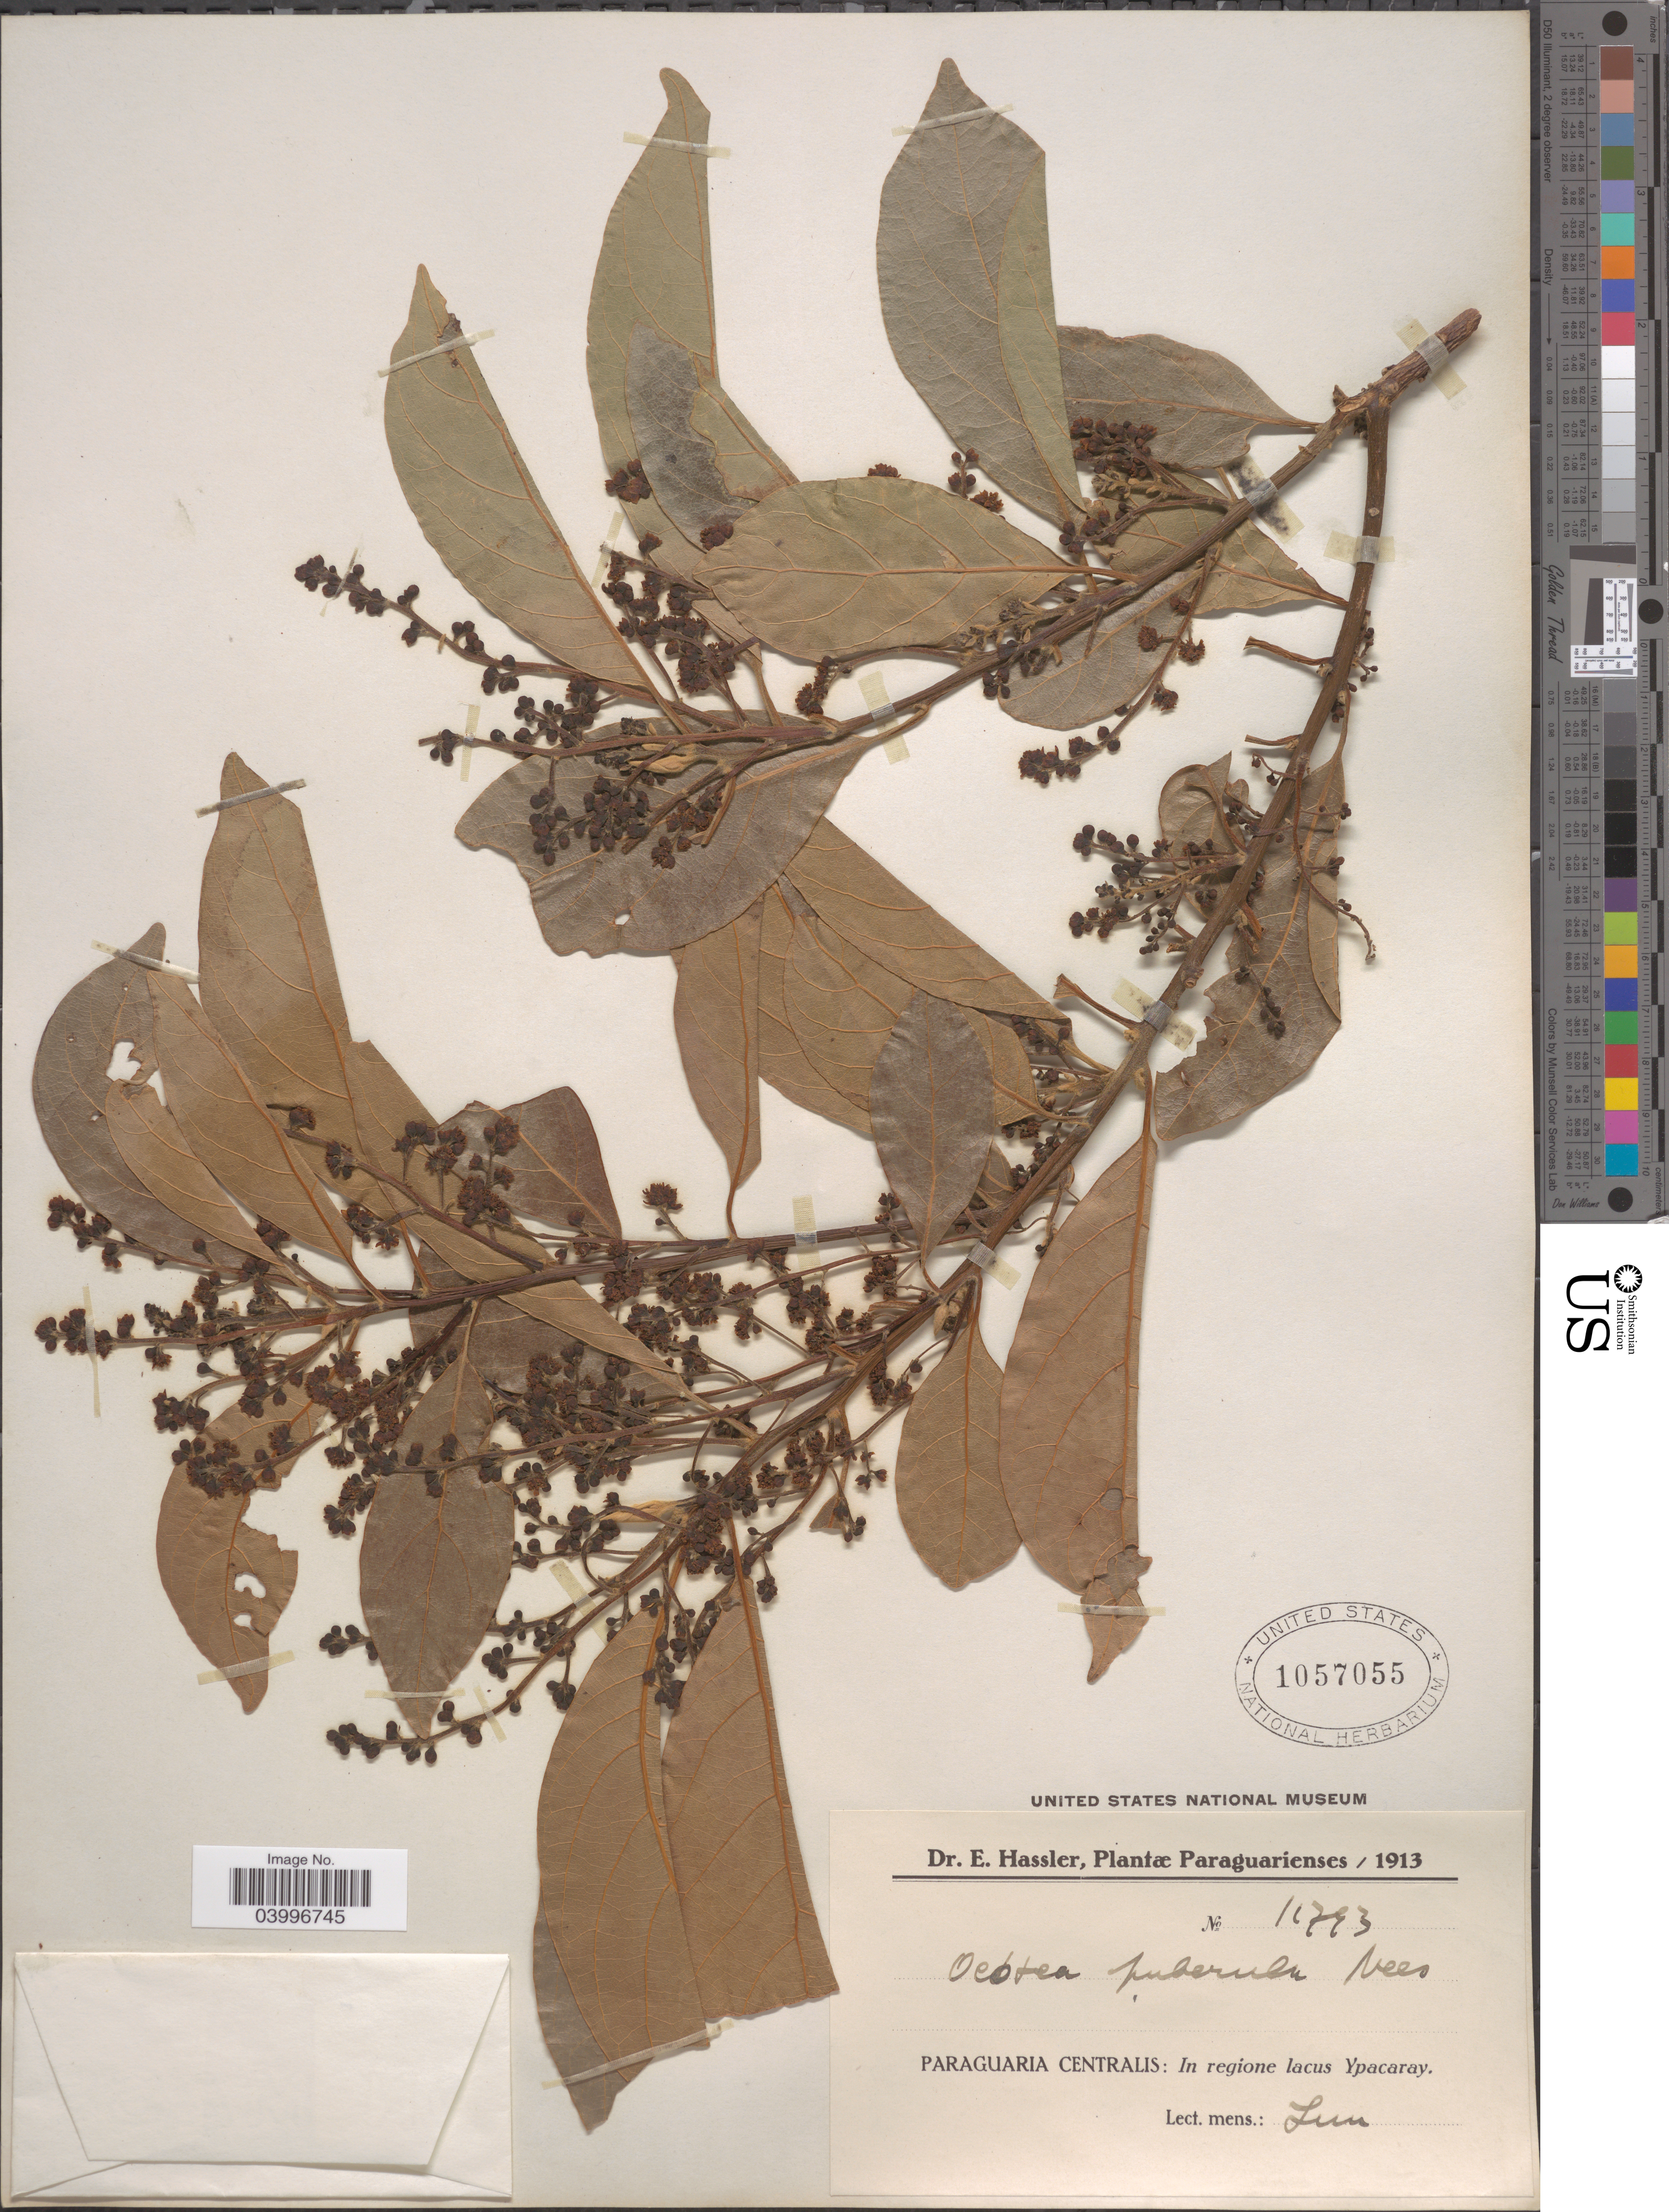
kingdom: Plantae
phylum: Tracheophyta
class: Magnoliopsida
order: Laurales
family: Lauraceae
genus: Ocotea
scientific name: Ocotea puberula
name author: (Rich.) Nees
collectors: E. Hassler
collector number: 11793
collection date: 1913-06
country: Paraguay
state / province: Paraguari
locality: Paraguaria Centralis: In regione lacus Ypacaray.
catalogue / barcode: US 1057055